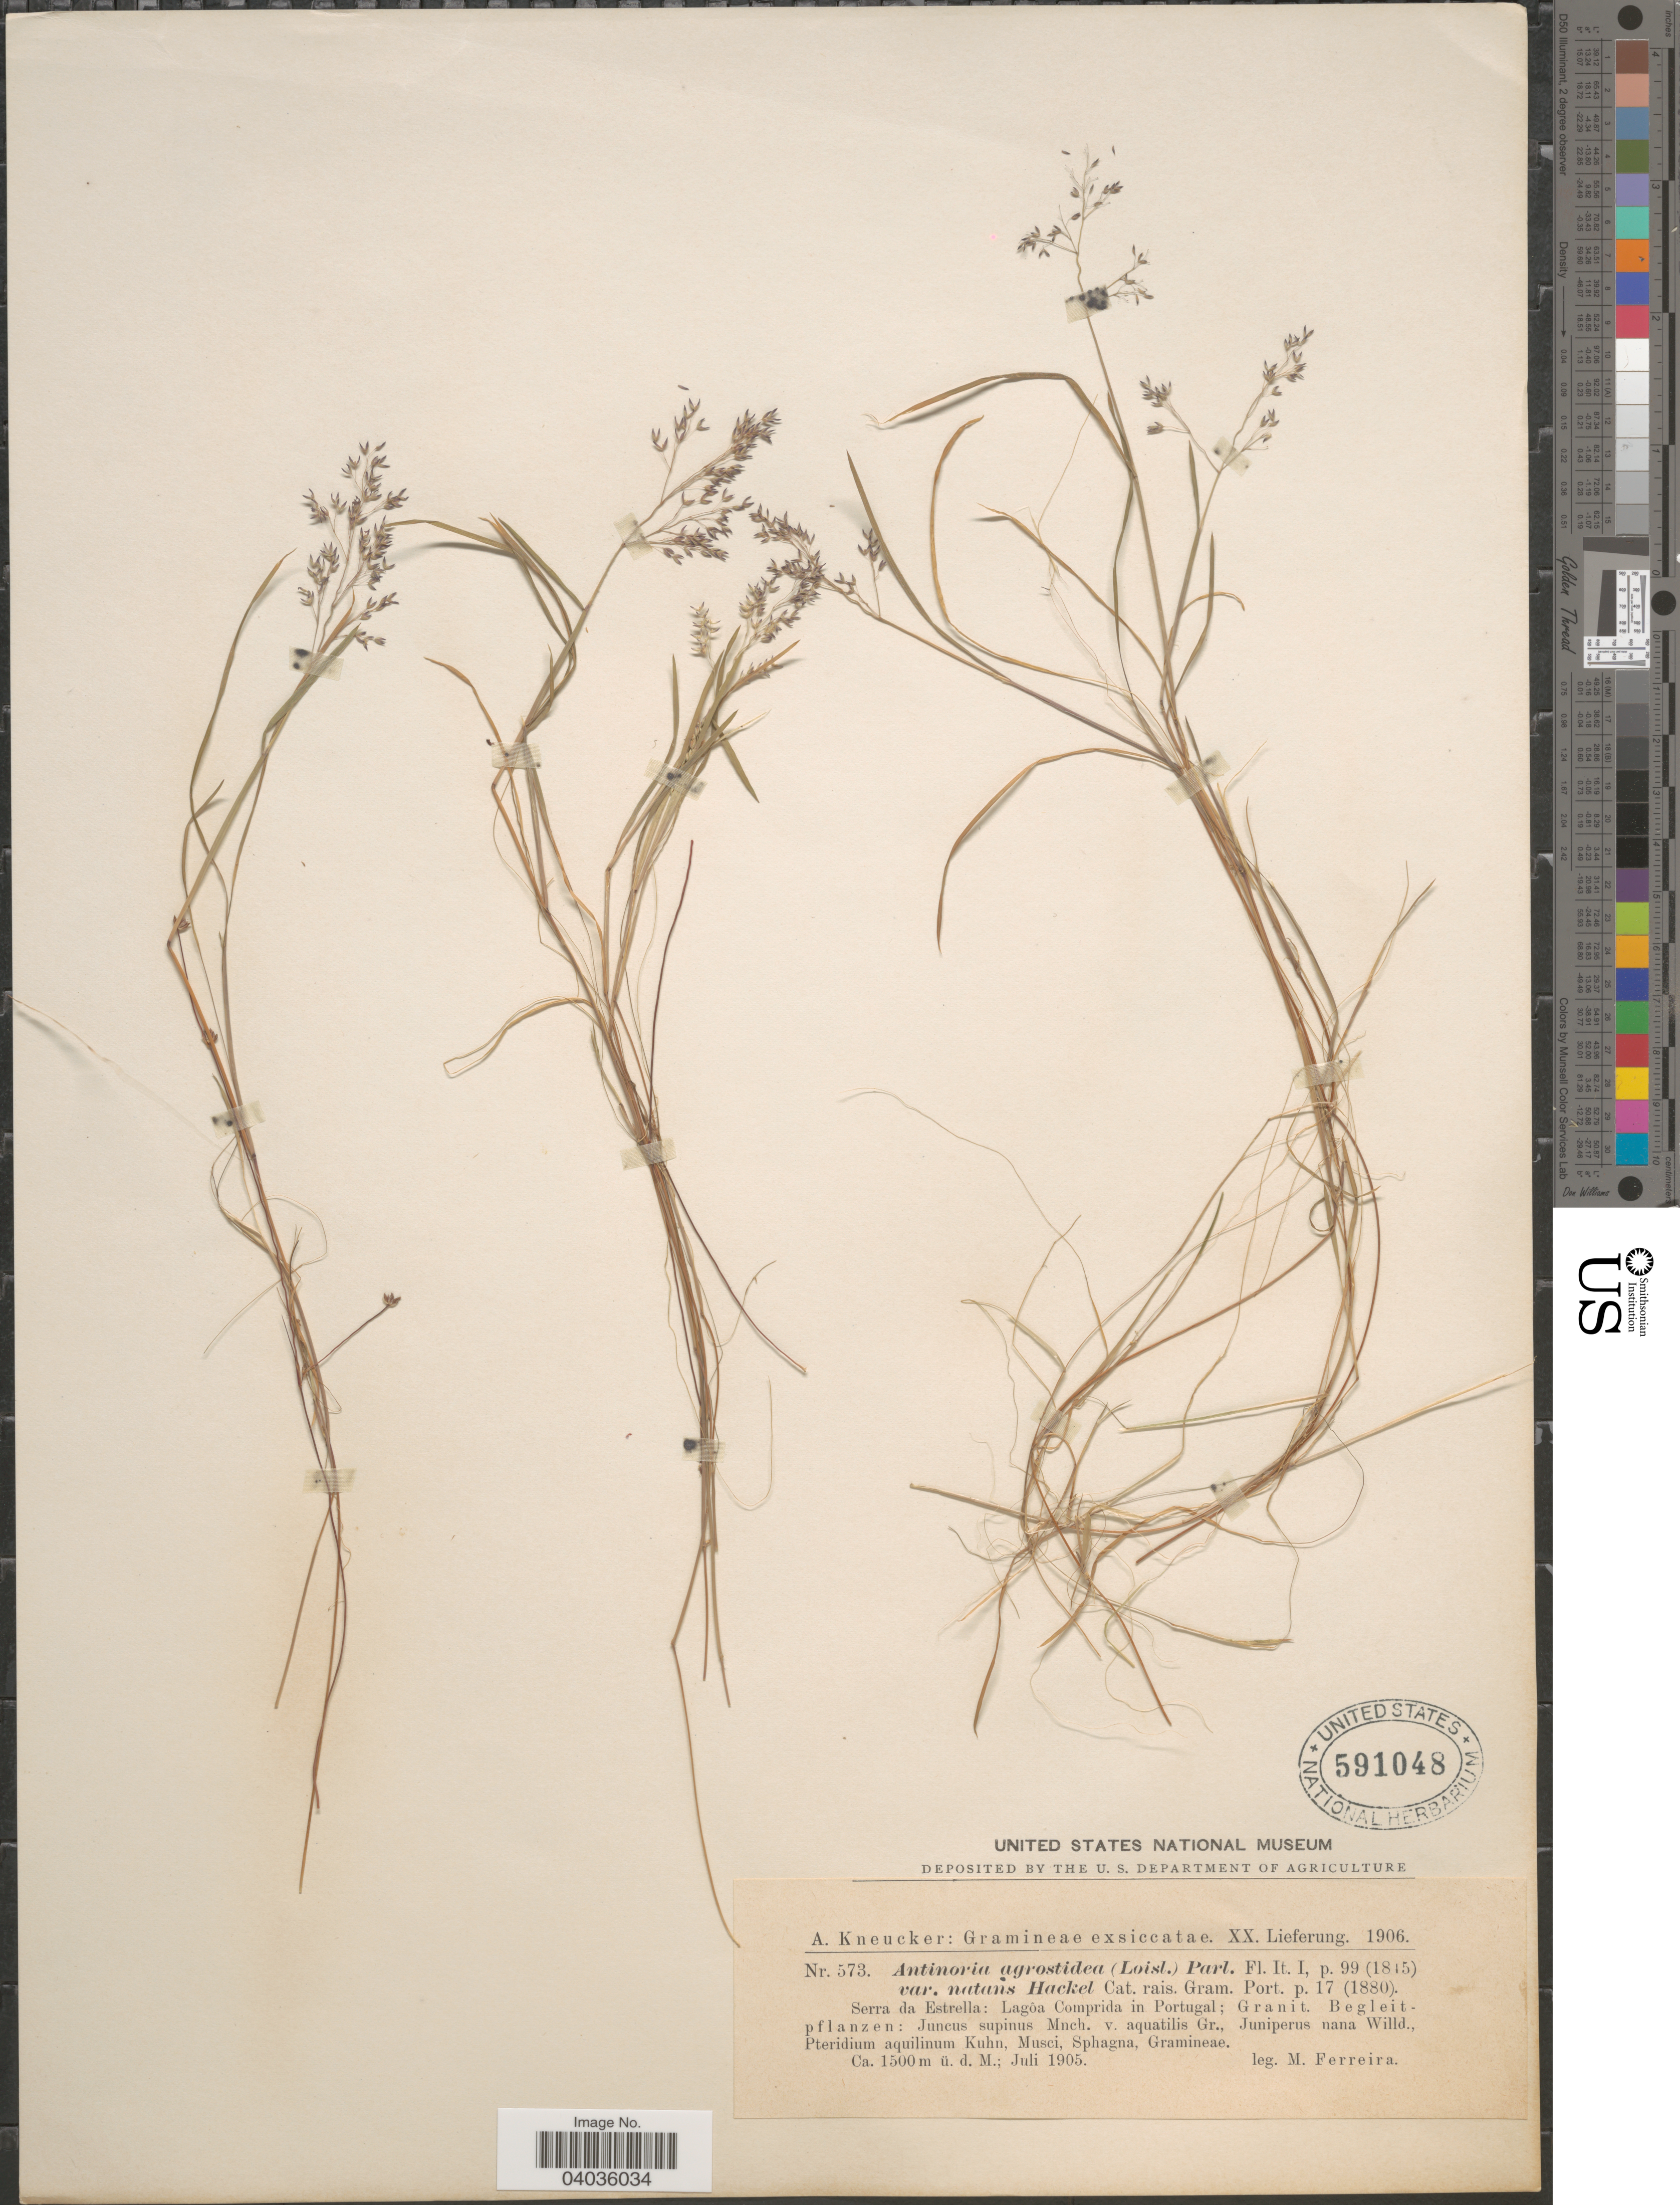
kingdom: Plantae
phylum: Tracheophyta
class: Liliopsida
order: Poales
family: Poaceae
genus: Antinoria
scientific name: Antinoria agrostidea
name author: (DC.) Parl.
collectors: M. Ferreira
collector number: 573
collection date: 1905-07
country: Portugal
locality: Serra de Estrella: Lagôa Comprida in Portugal.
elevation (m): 1500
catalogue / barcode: US 591048